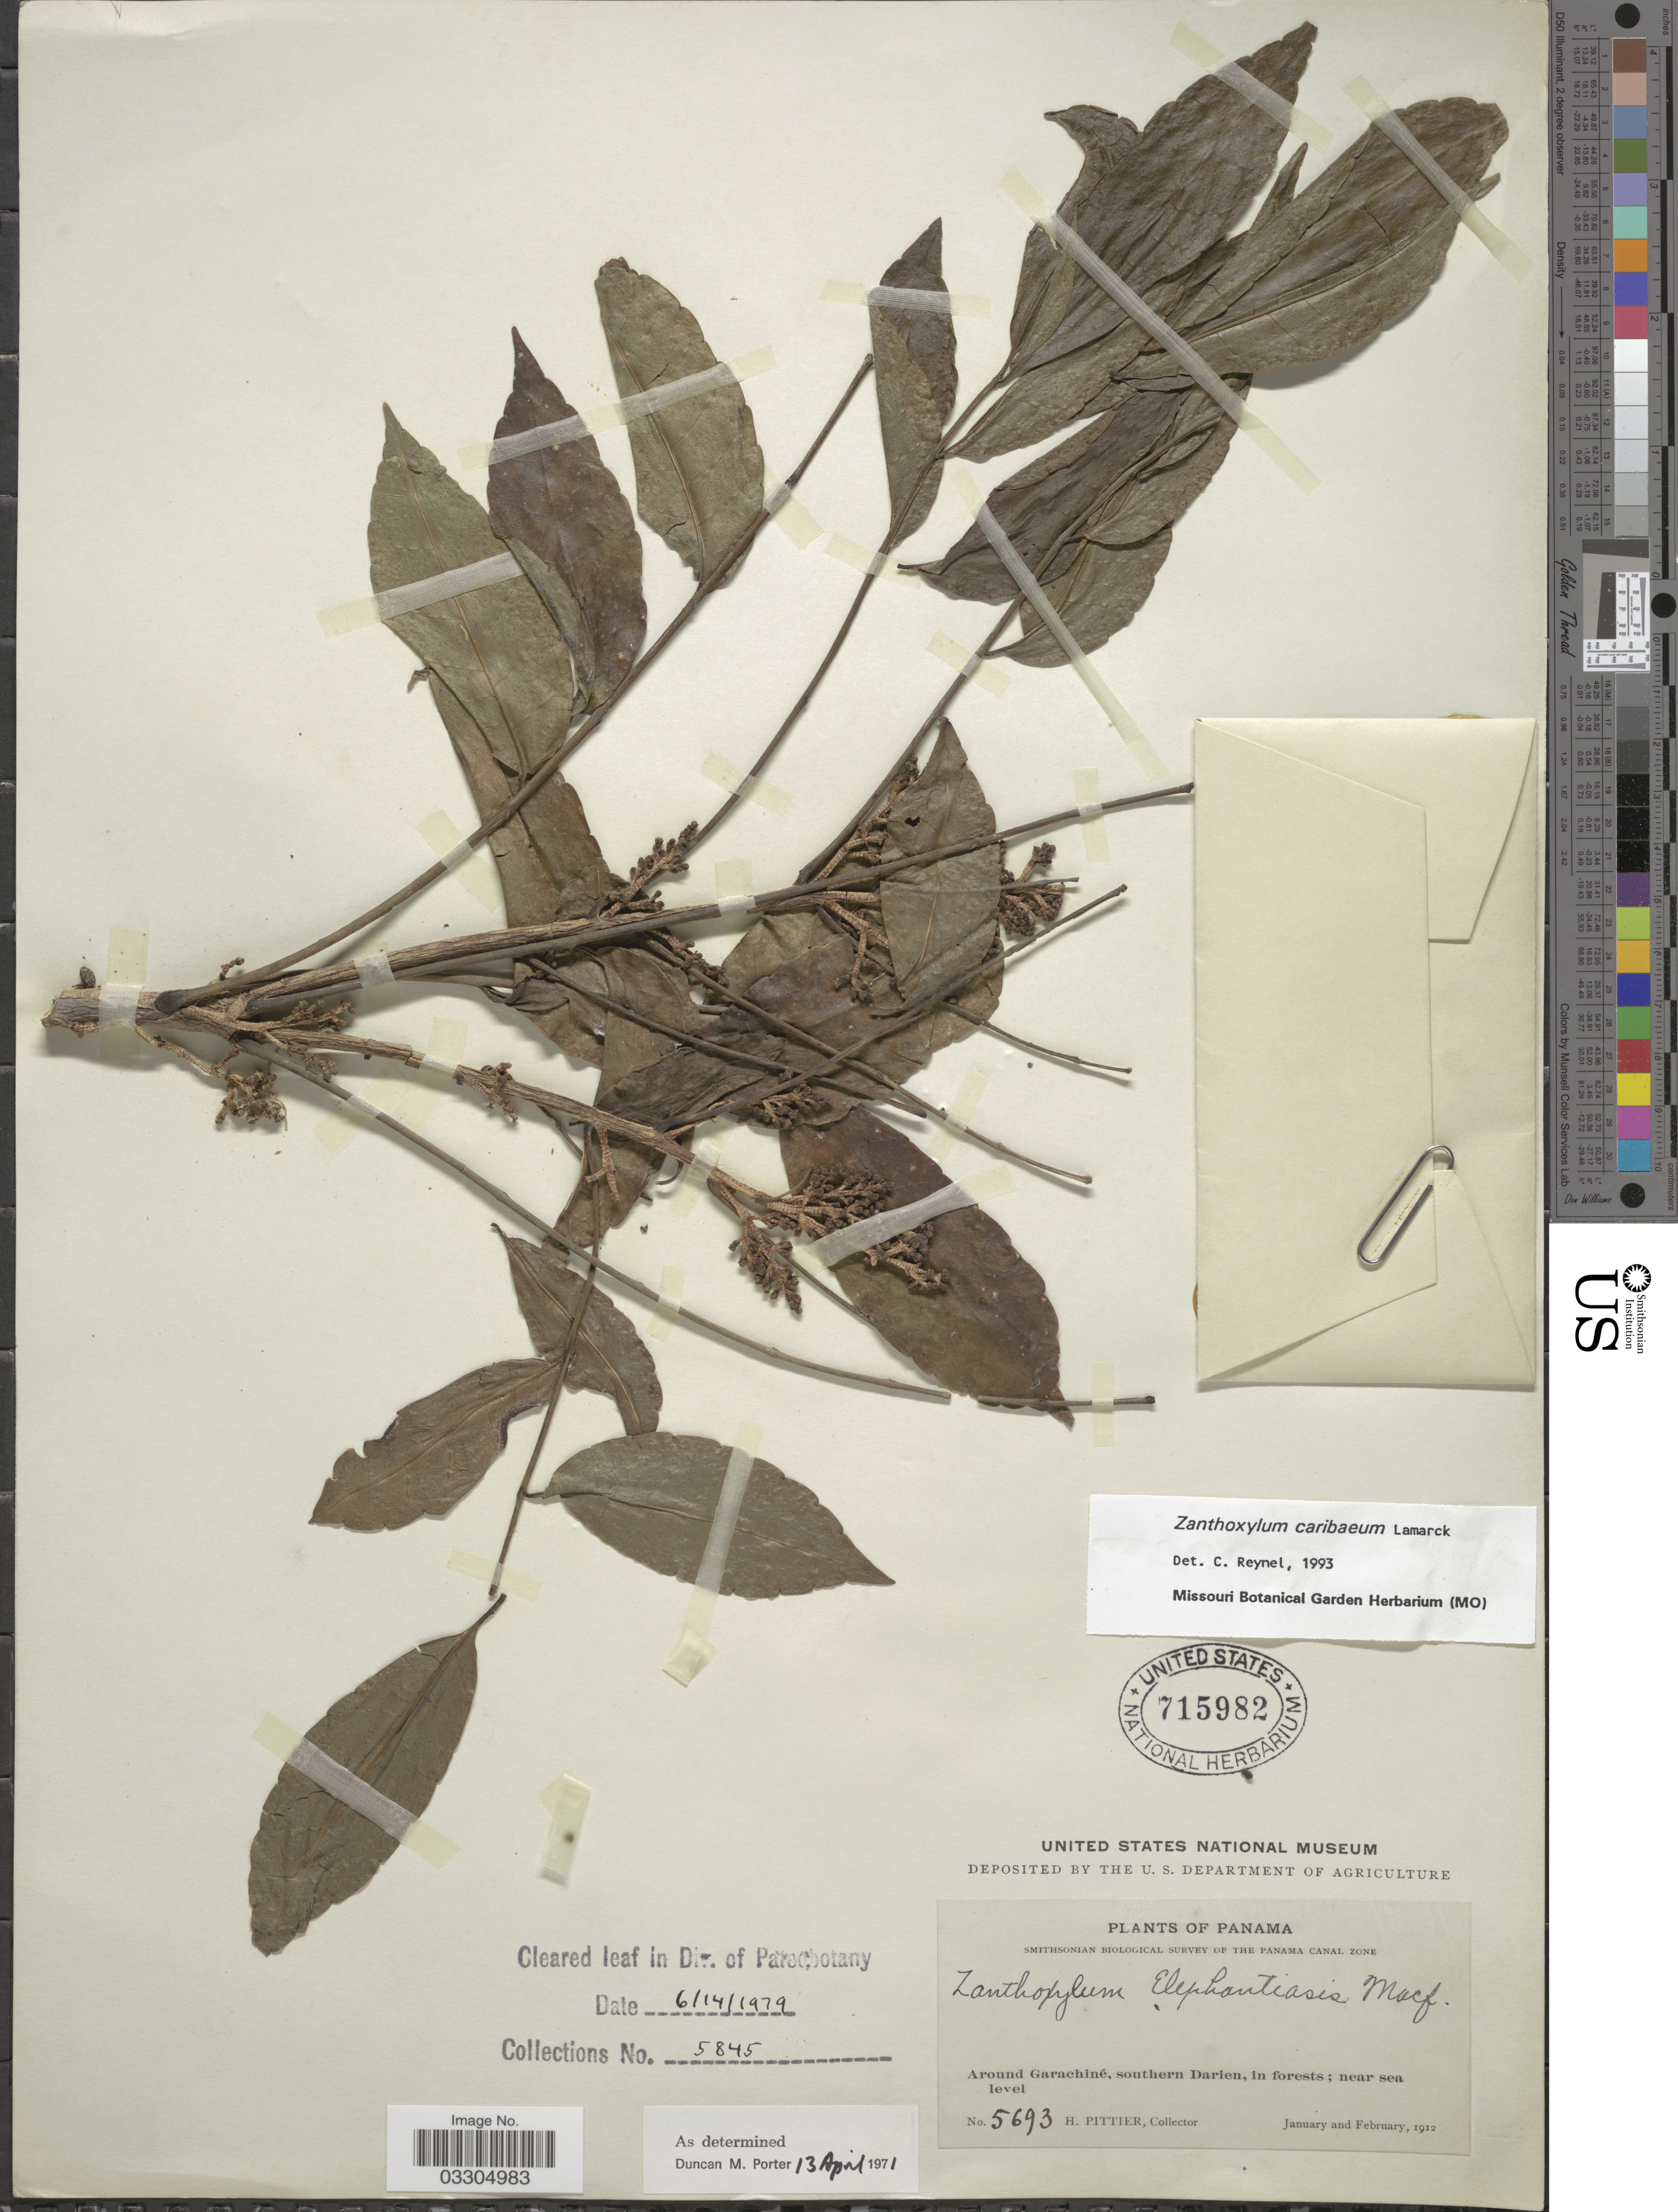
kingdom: Plantae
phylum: Tracheophyta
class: Magnoliopsida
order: Sapindales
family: Rutaceae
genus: Zanthoxylum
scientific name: Zanthoxylum caribaeum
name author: Lam.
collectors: H. F. Pittier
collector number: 5693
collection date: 1912-01/1912-02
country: Panama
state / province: Darién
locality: Around Garachiné, southern Darien.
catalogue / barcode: US 715982